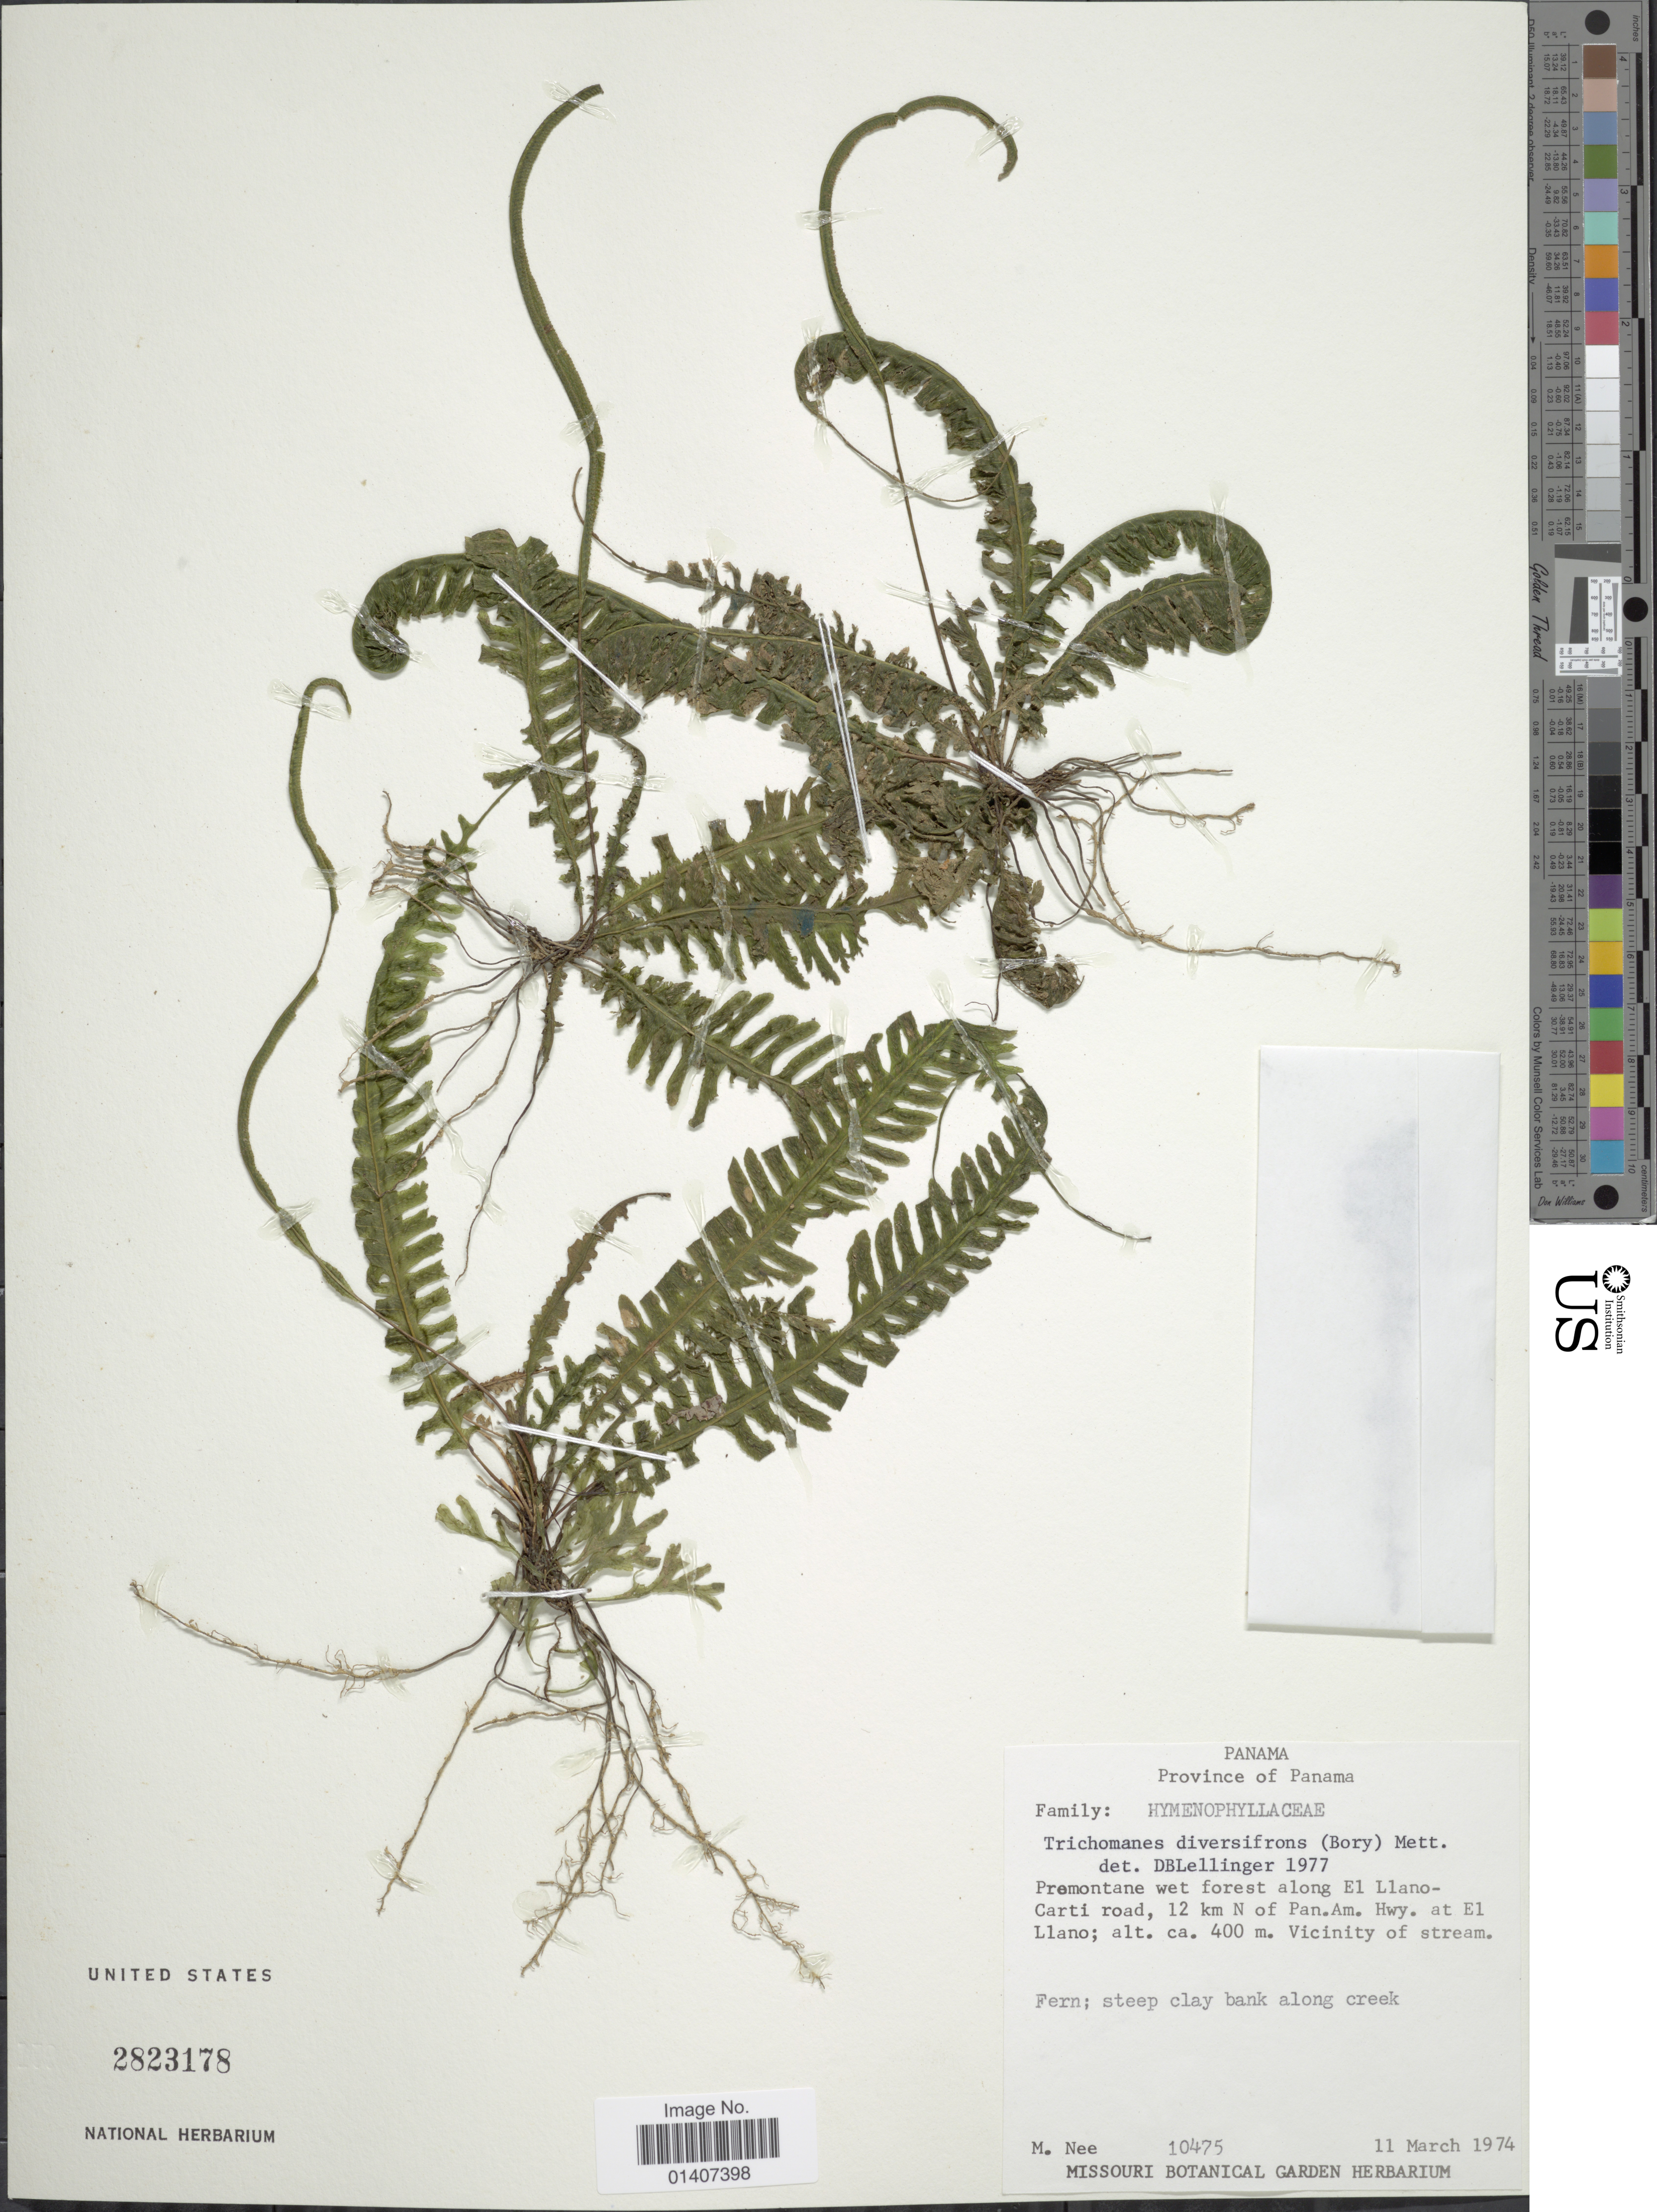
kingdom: Plantae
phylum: Tracheophyta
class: Polypodiopsida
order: Hymenophyllales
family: Hymenophyllaceae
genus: Trichomanes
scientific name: Trichomanes diversifrons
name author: (Bory) Mett. ex Sadeb.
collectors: M. Nee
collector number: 10475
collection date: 1974-03-11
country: Panama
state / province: Panamá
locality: Province of Panama, Premontane wet forest along El Llano Carti road, 12km N of Pan. Am. Hwy. at El Llano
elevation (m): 400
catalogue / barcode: US 2823178